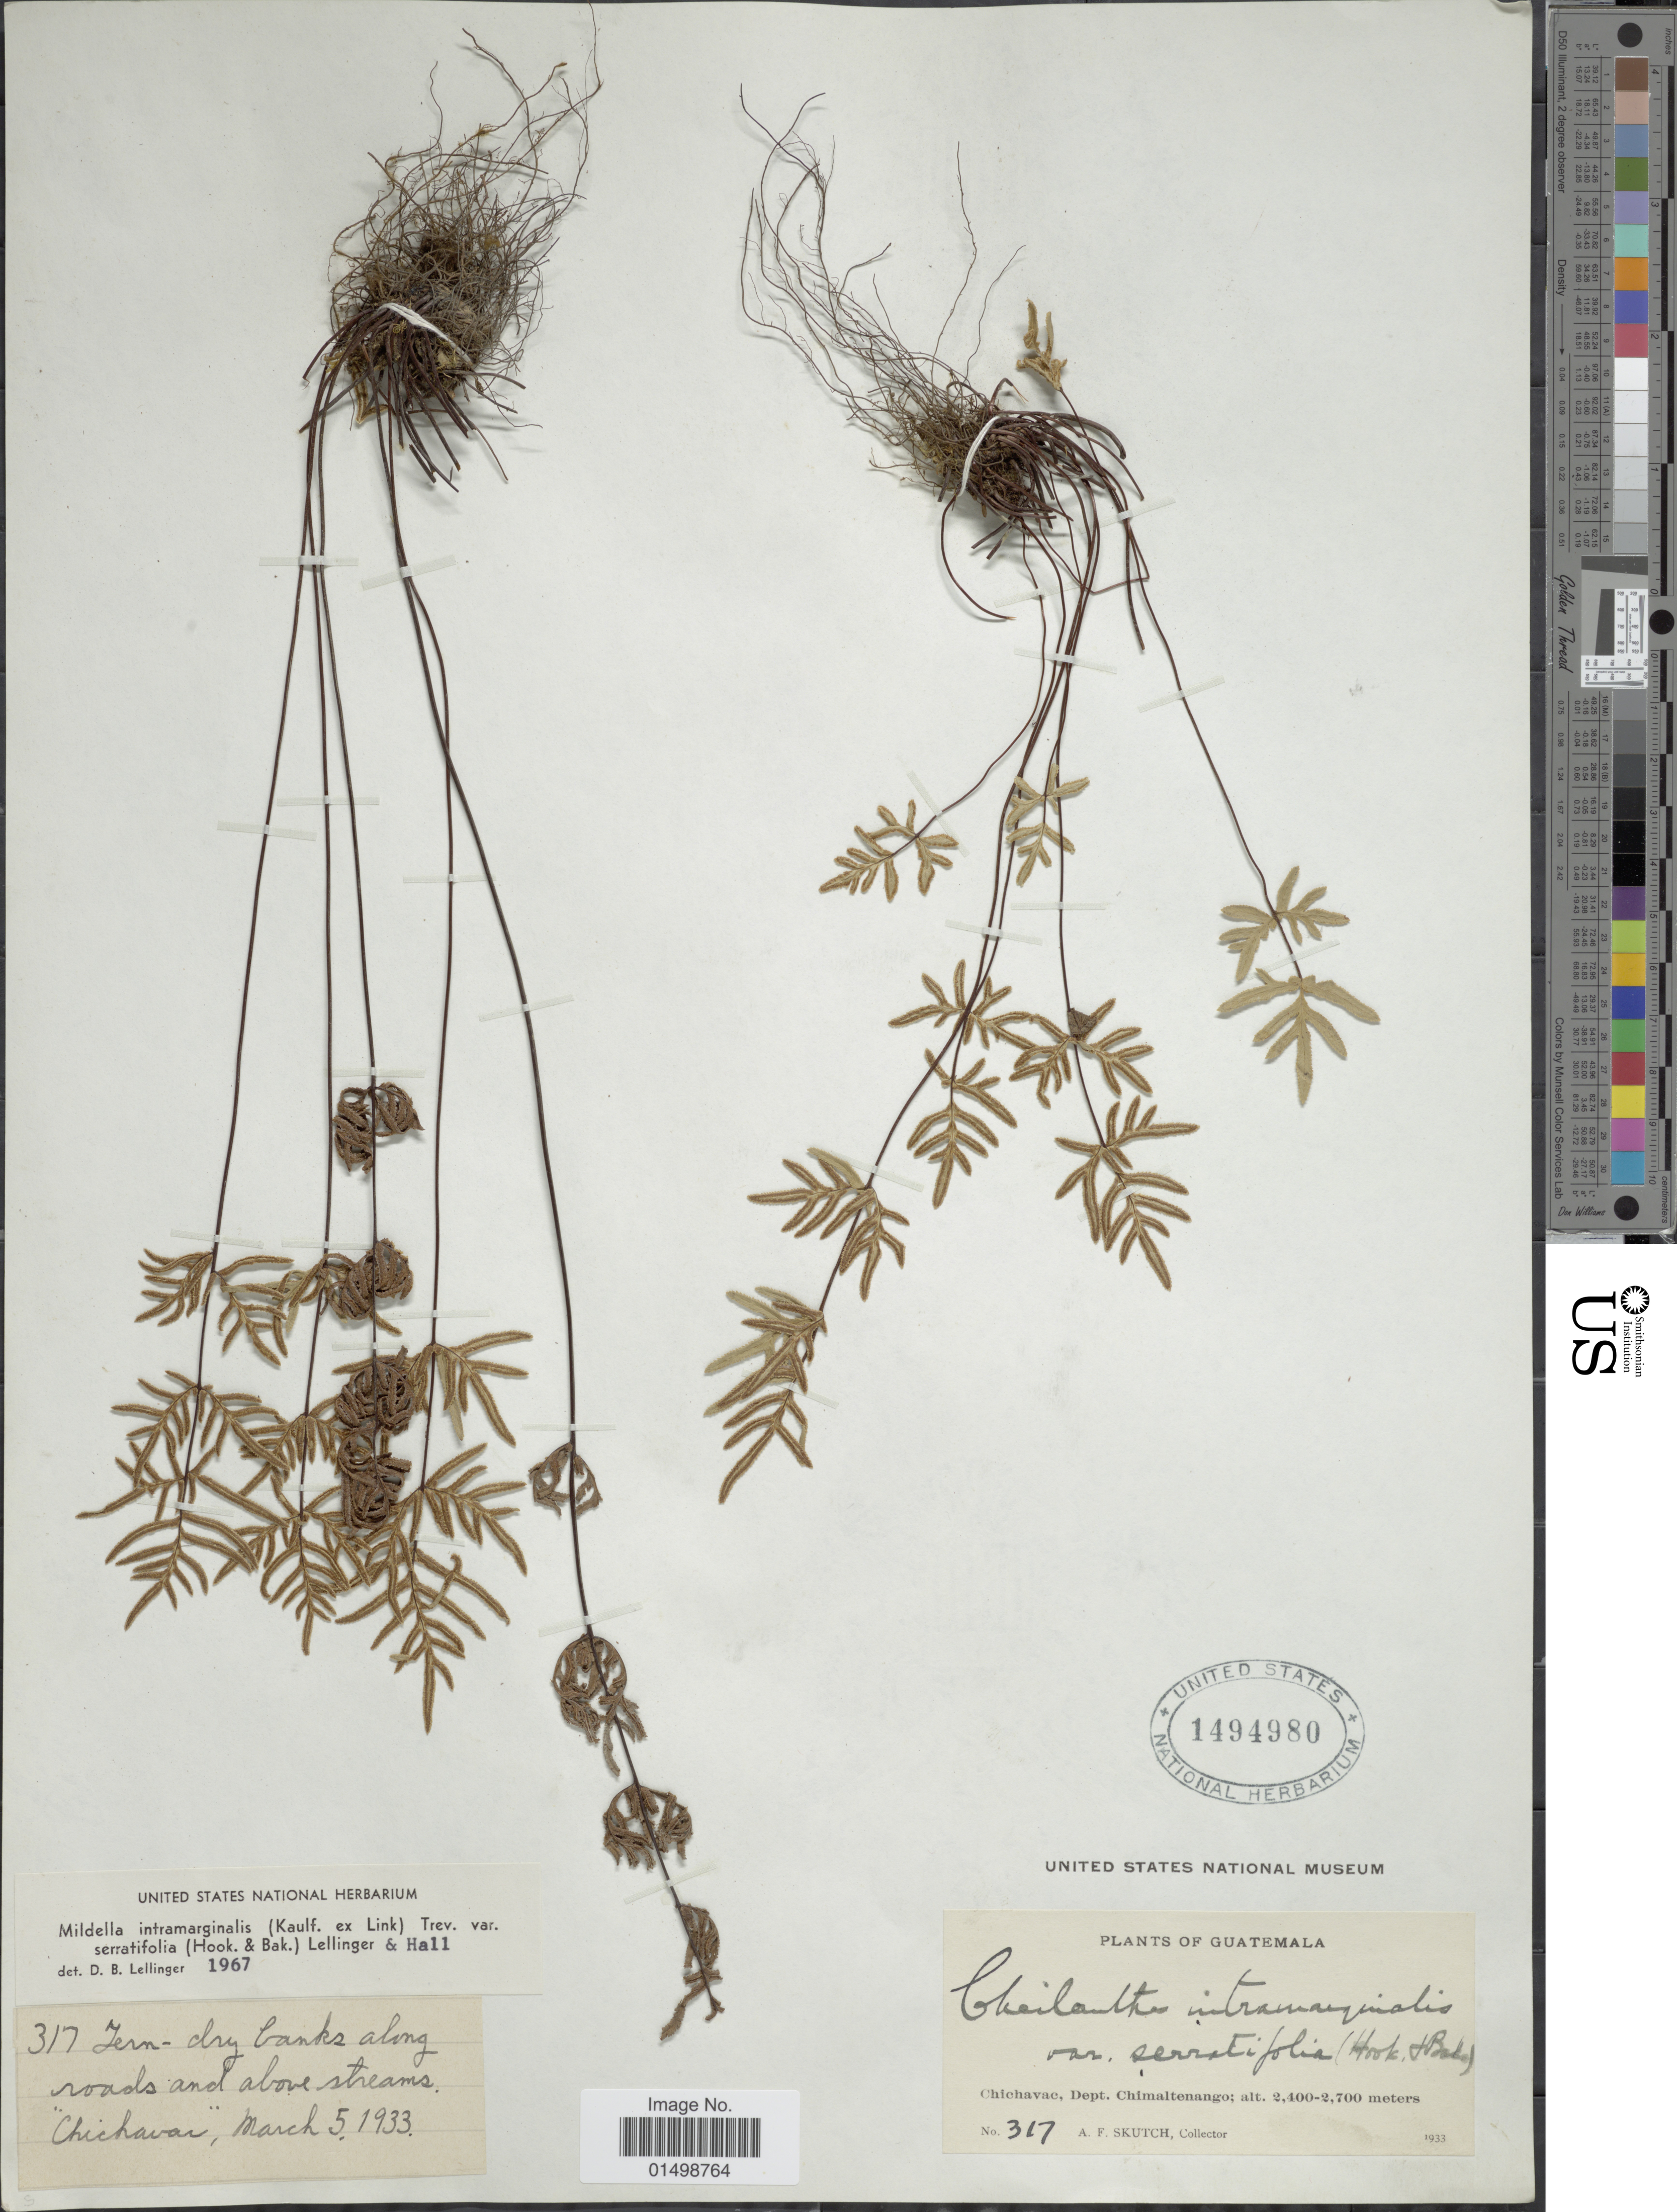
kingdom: Plantae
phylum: Tracheophyta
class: Polypodiopsida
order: Polypodiales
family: Pteridaceae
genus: Cheilanthes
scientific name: Cheilanthes intramarginalis var. serratifolia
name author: (Kaulf.) Hook.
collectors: A. F. Skutch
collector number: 317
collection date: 1933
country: Guatemala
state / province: Chimaltenango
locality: Chichavac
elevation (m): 2400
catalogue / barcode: US 149480